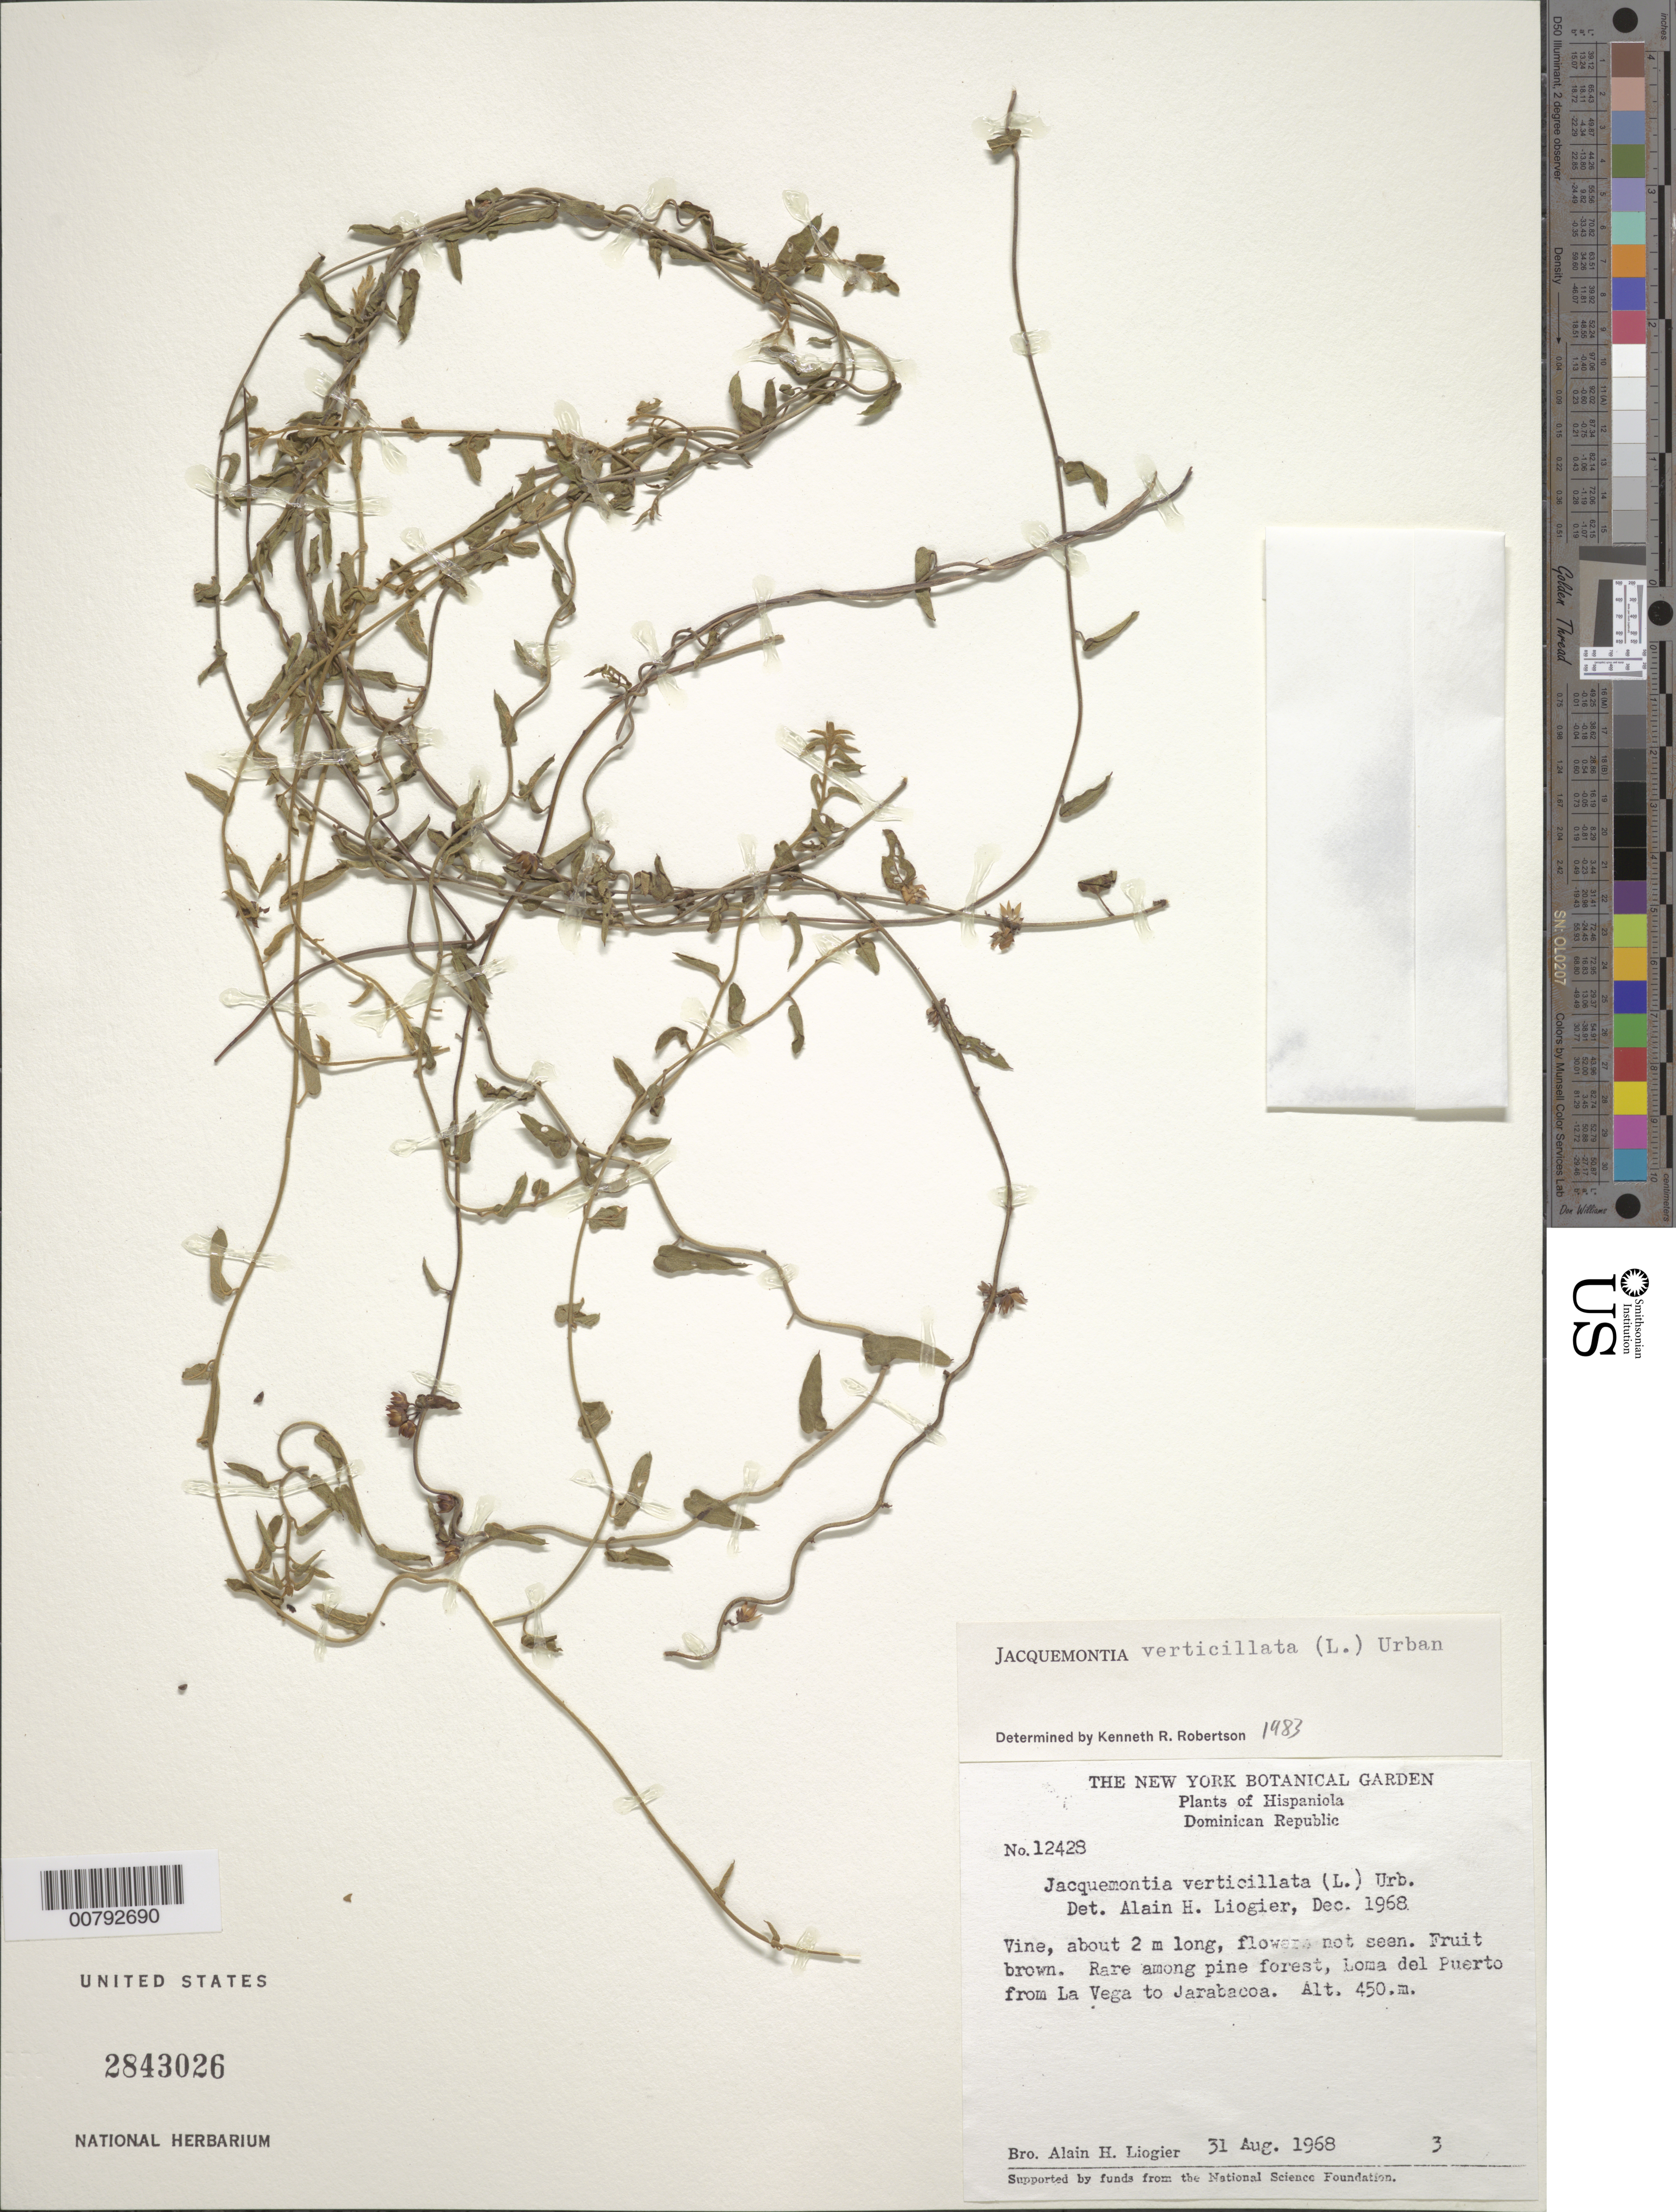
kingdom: Plantae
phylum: Tracheophyta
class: Magnoliopsida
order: Solanales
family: Convolvulaceae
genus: Jacquemontia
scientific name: Jacquemontia verticillata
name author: (L.) Urb.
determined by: Robertson, K. R.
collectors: A. H. Liogier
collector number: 12428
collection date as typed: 31 Aug 1968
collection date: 1968-08-31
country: Dominican Republic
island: Hispaniola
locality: Loma del Puerto from La Vega to Jarabacoa.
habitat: Rare among pine forest.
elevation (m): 450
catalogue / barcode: US 2843026